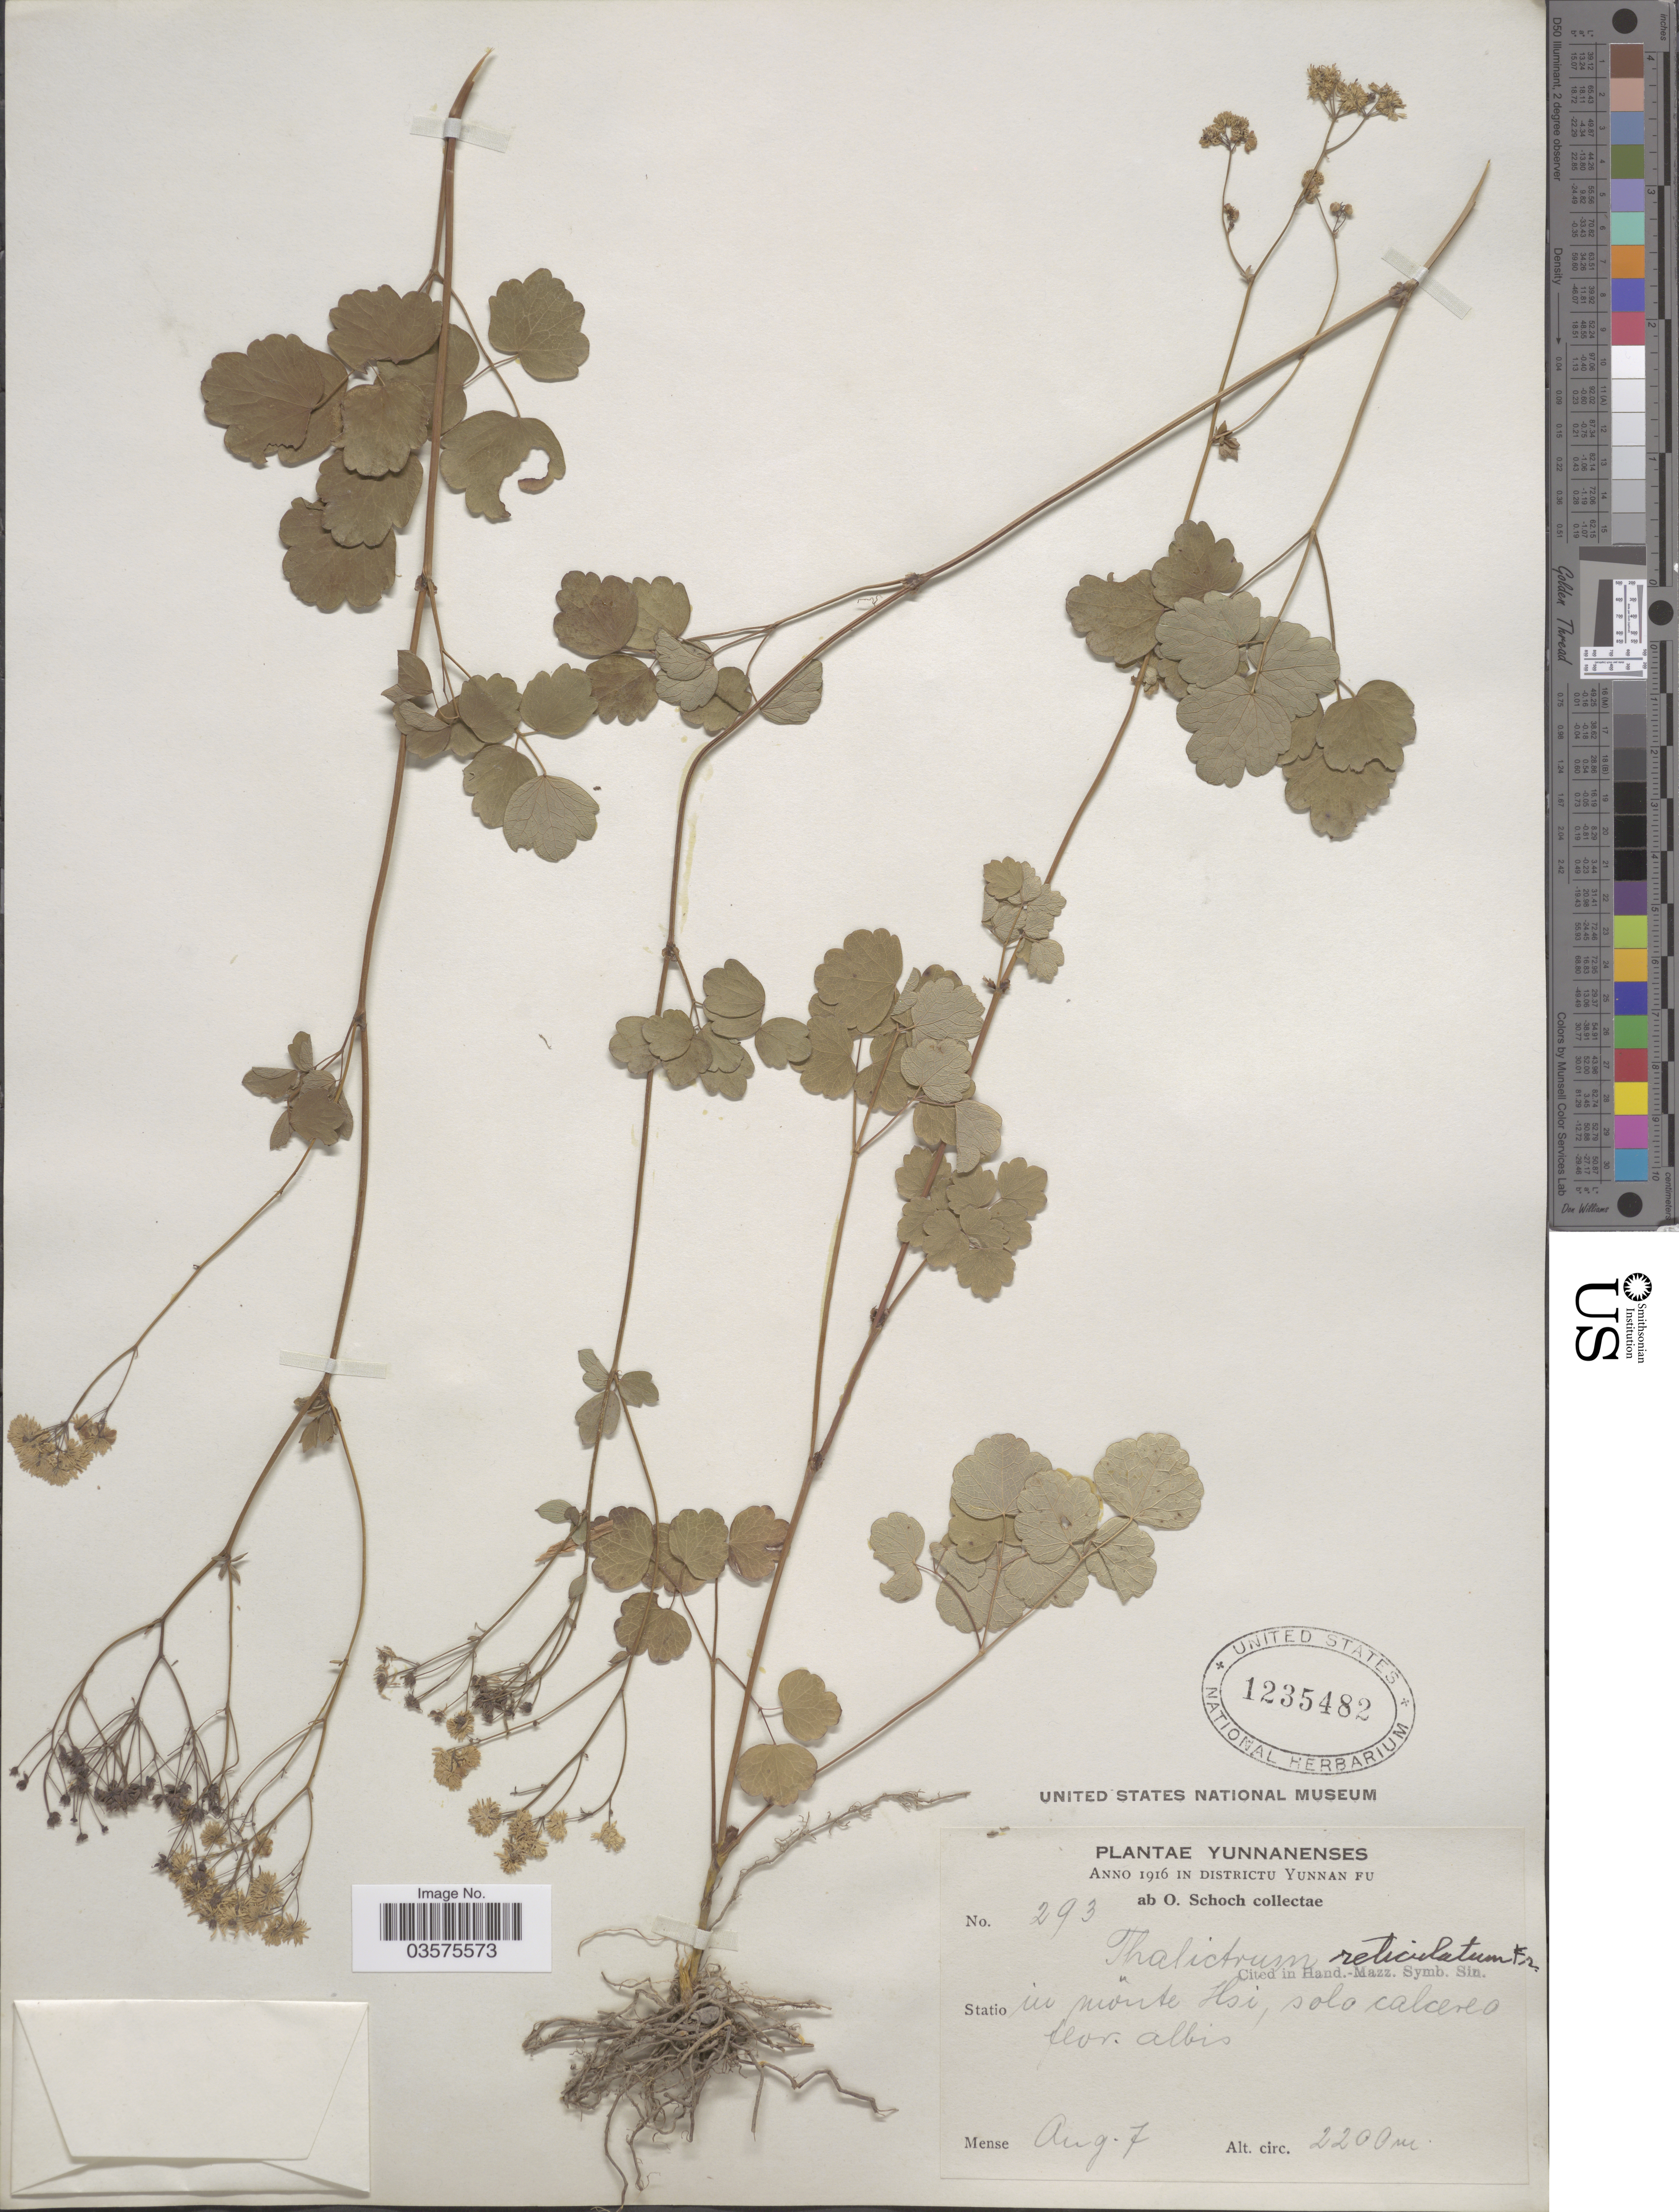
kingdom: Plantae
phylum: Tracheophyta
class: Magnoliopsida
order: Ranunculales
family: Ranunculaceae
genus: Thalictrum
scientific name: Thalictrum reticulatum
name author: Franch.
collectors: O. Schoch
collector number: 293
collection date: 1916-08-07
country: China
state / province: Yunnan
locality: In Districtu Yunnan Fu. Statio in monte Hsi.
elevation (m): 2200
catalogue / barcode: US 1235482